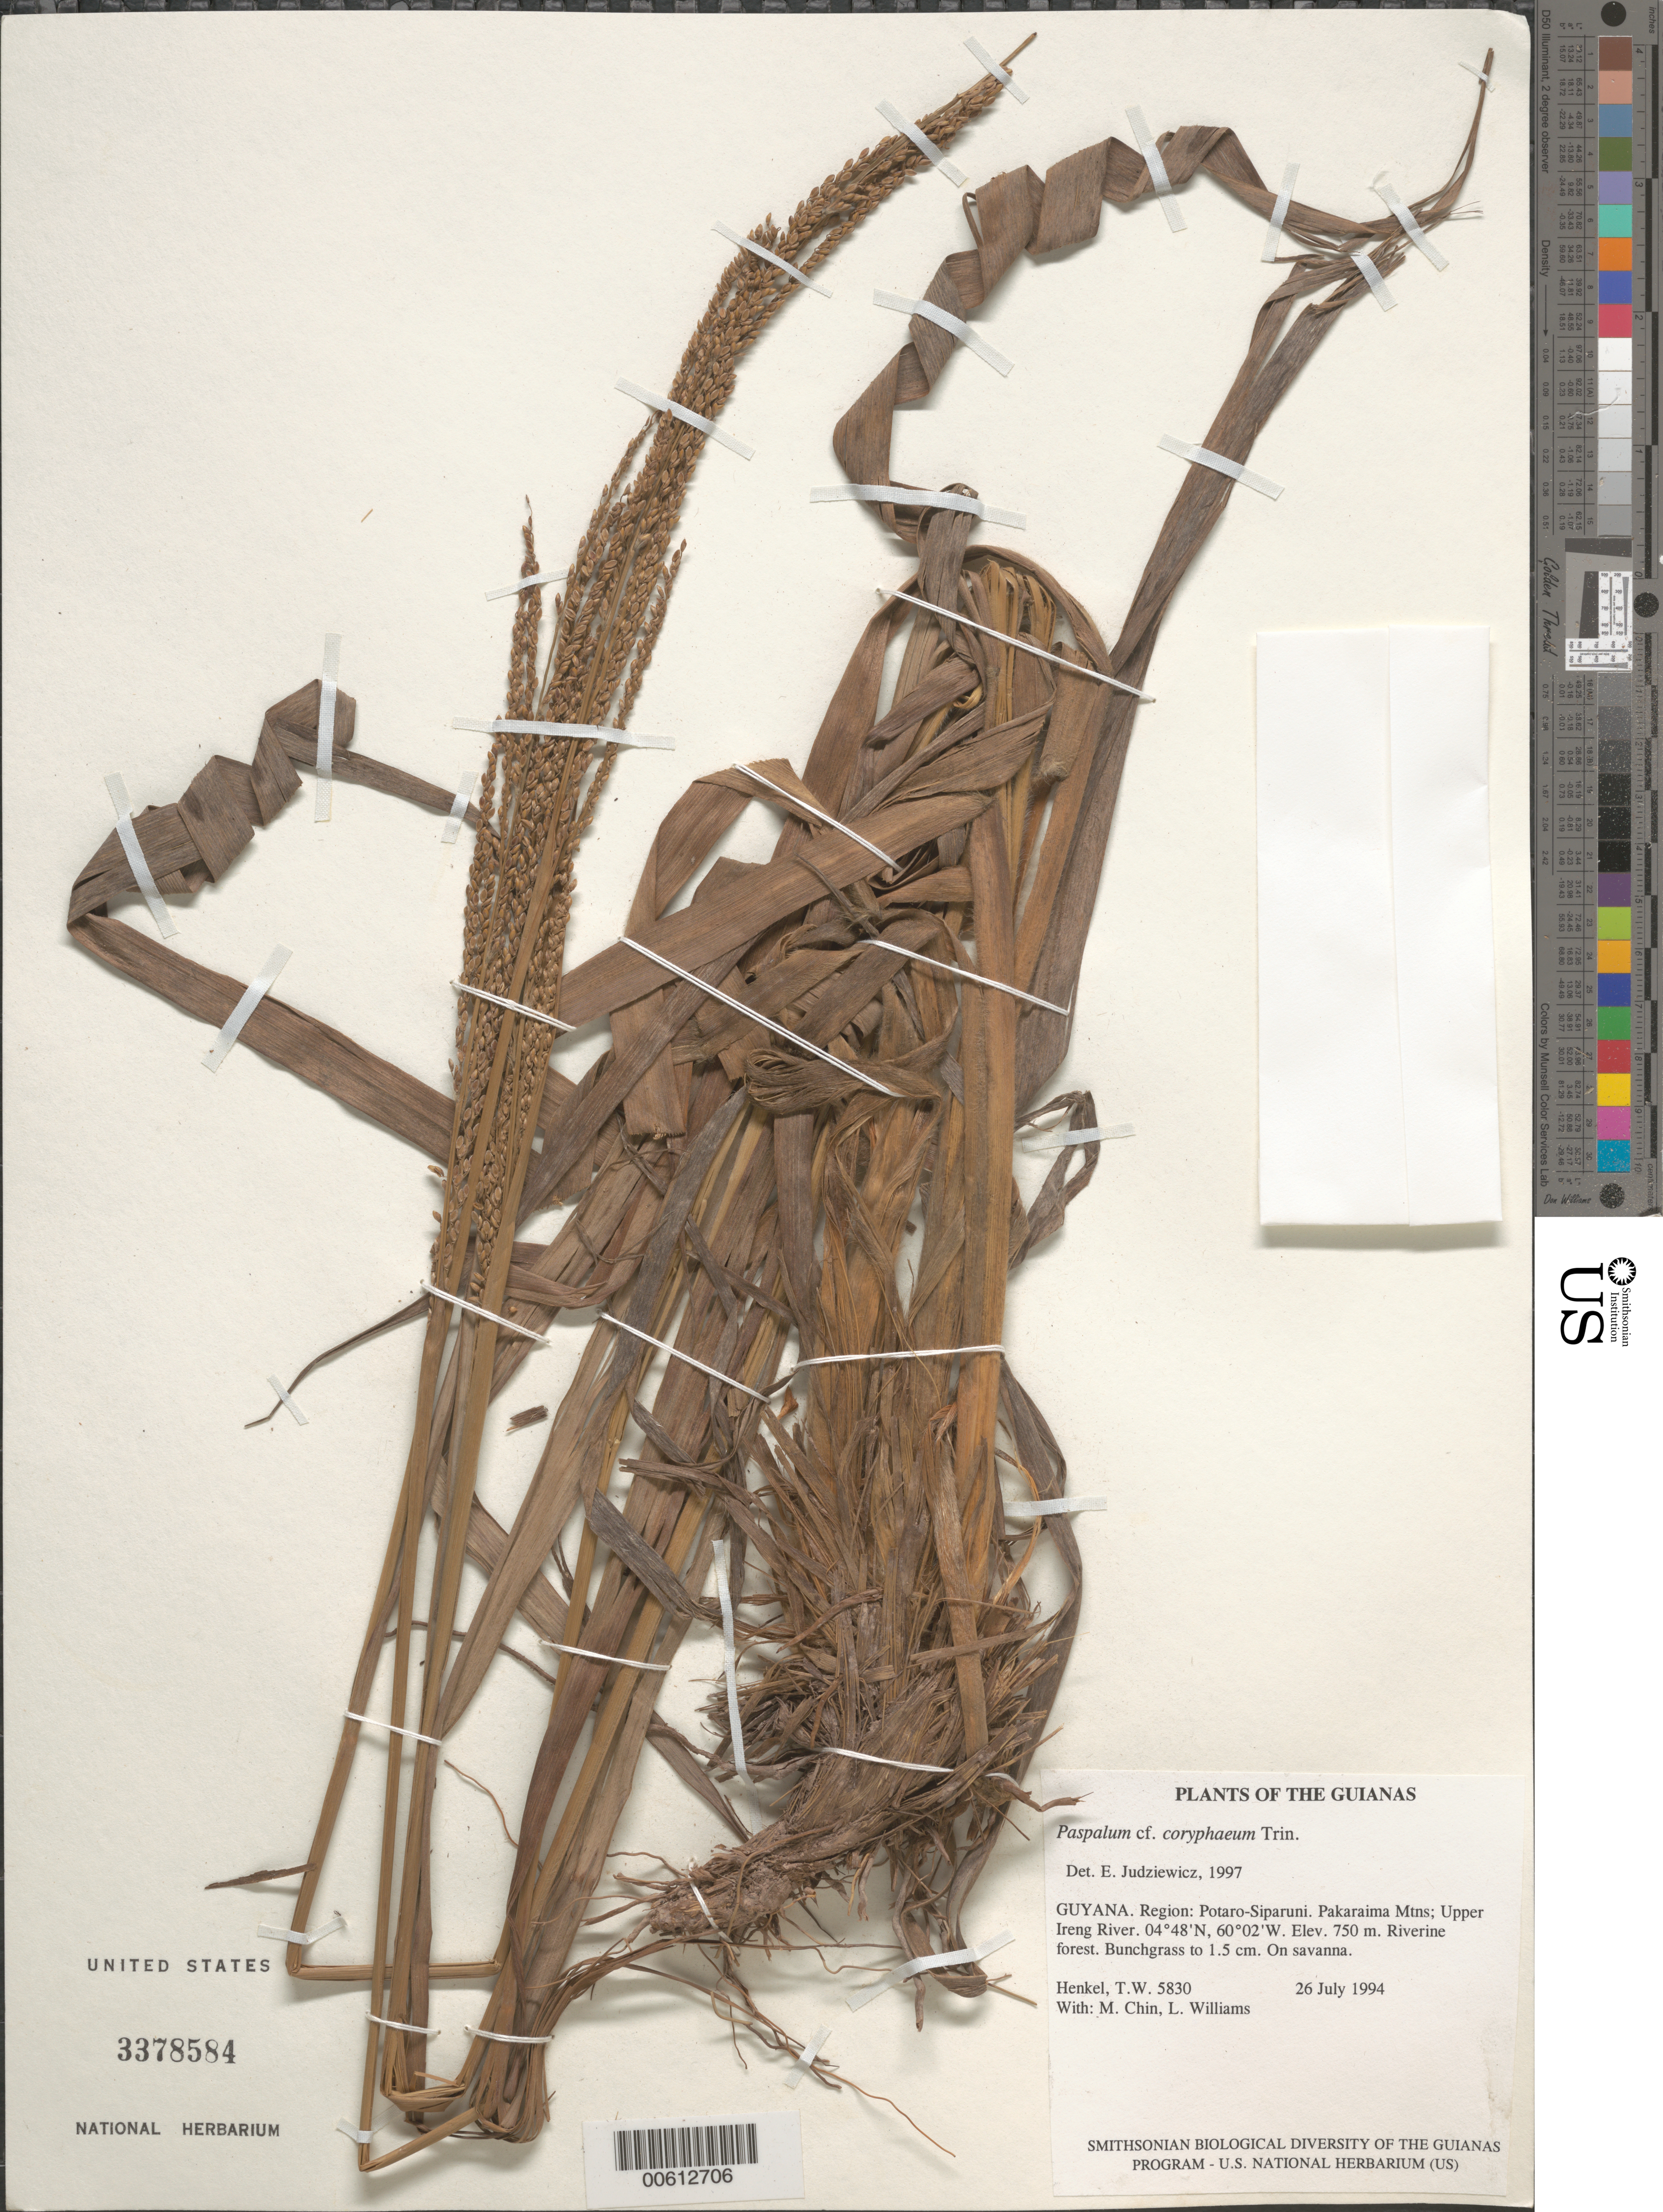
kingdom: Plantae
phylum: Tracheophyta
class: Liliopsida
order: Poales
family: Poaceae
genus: Paspalum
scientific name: Paspalum coryphaeum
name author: Trin.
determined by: Judziewicz, E. J.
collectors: T. Henkel, M. Chin & L. Williams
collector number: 5830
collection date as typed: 26 July 1994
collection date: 1994-07-26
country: Guyana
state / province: Potaro-Siparuni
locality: Pakaraima Mtns; Upper Ireng River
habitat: Riverine forest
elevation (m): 750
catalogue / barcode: US 3378584